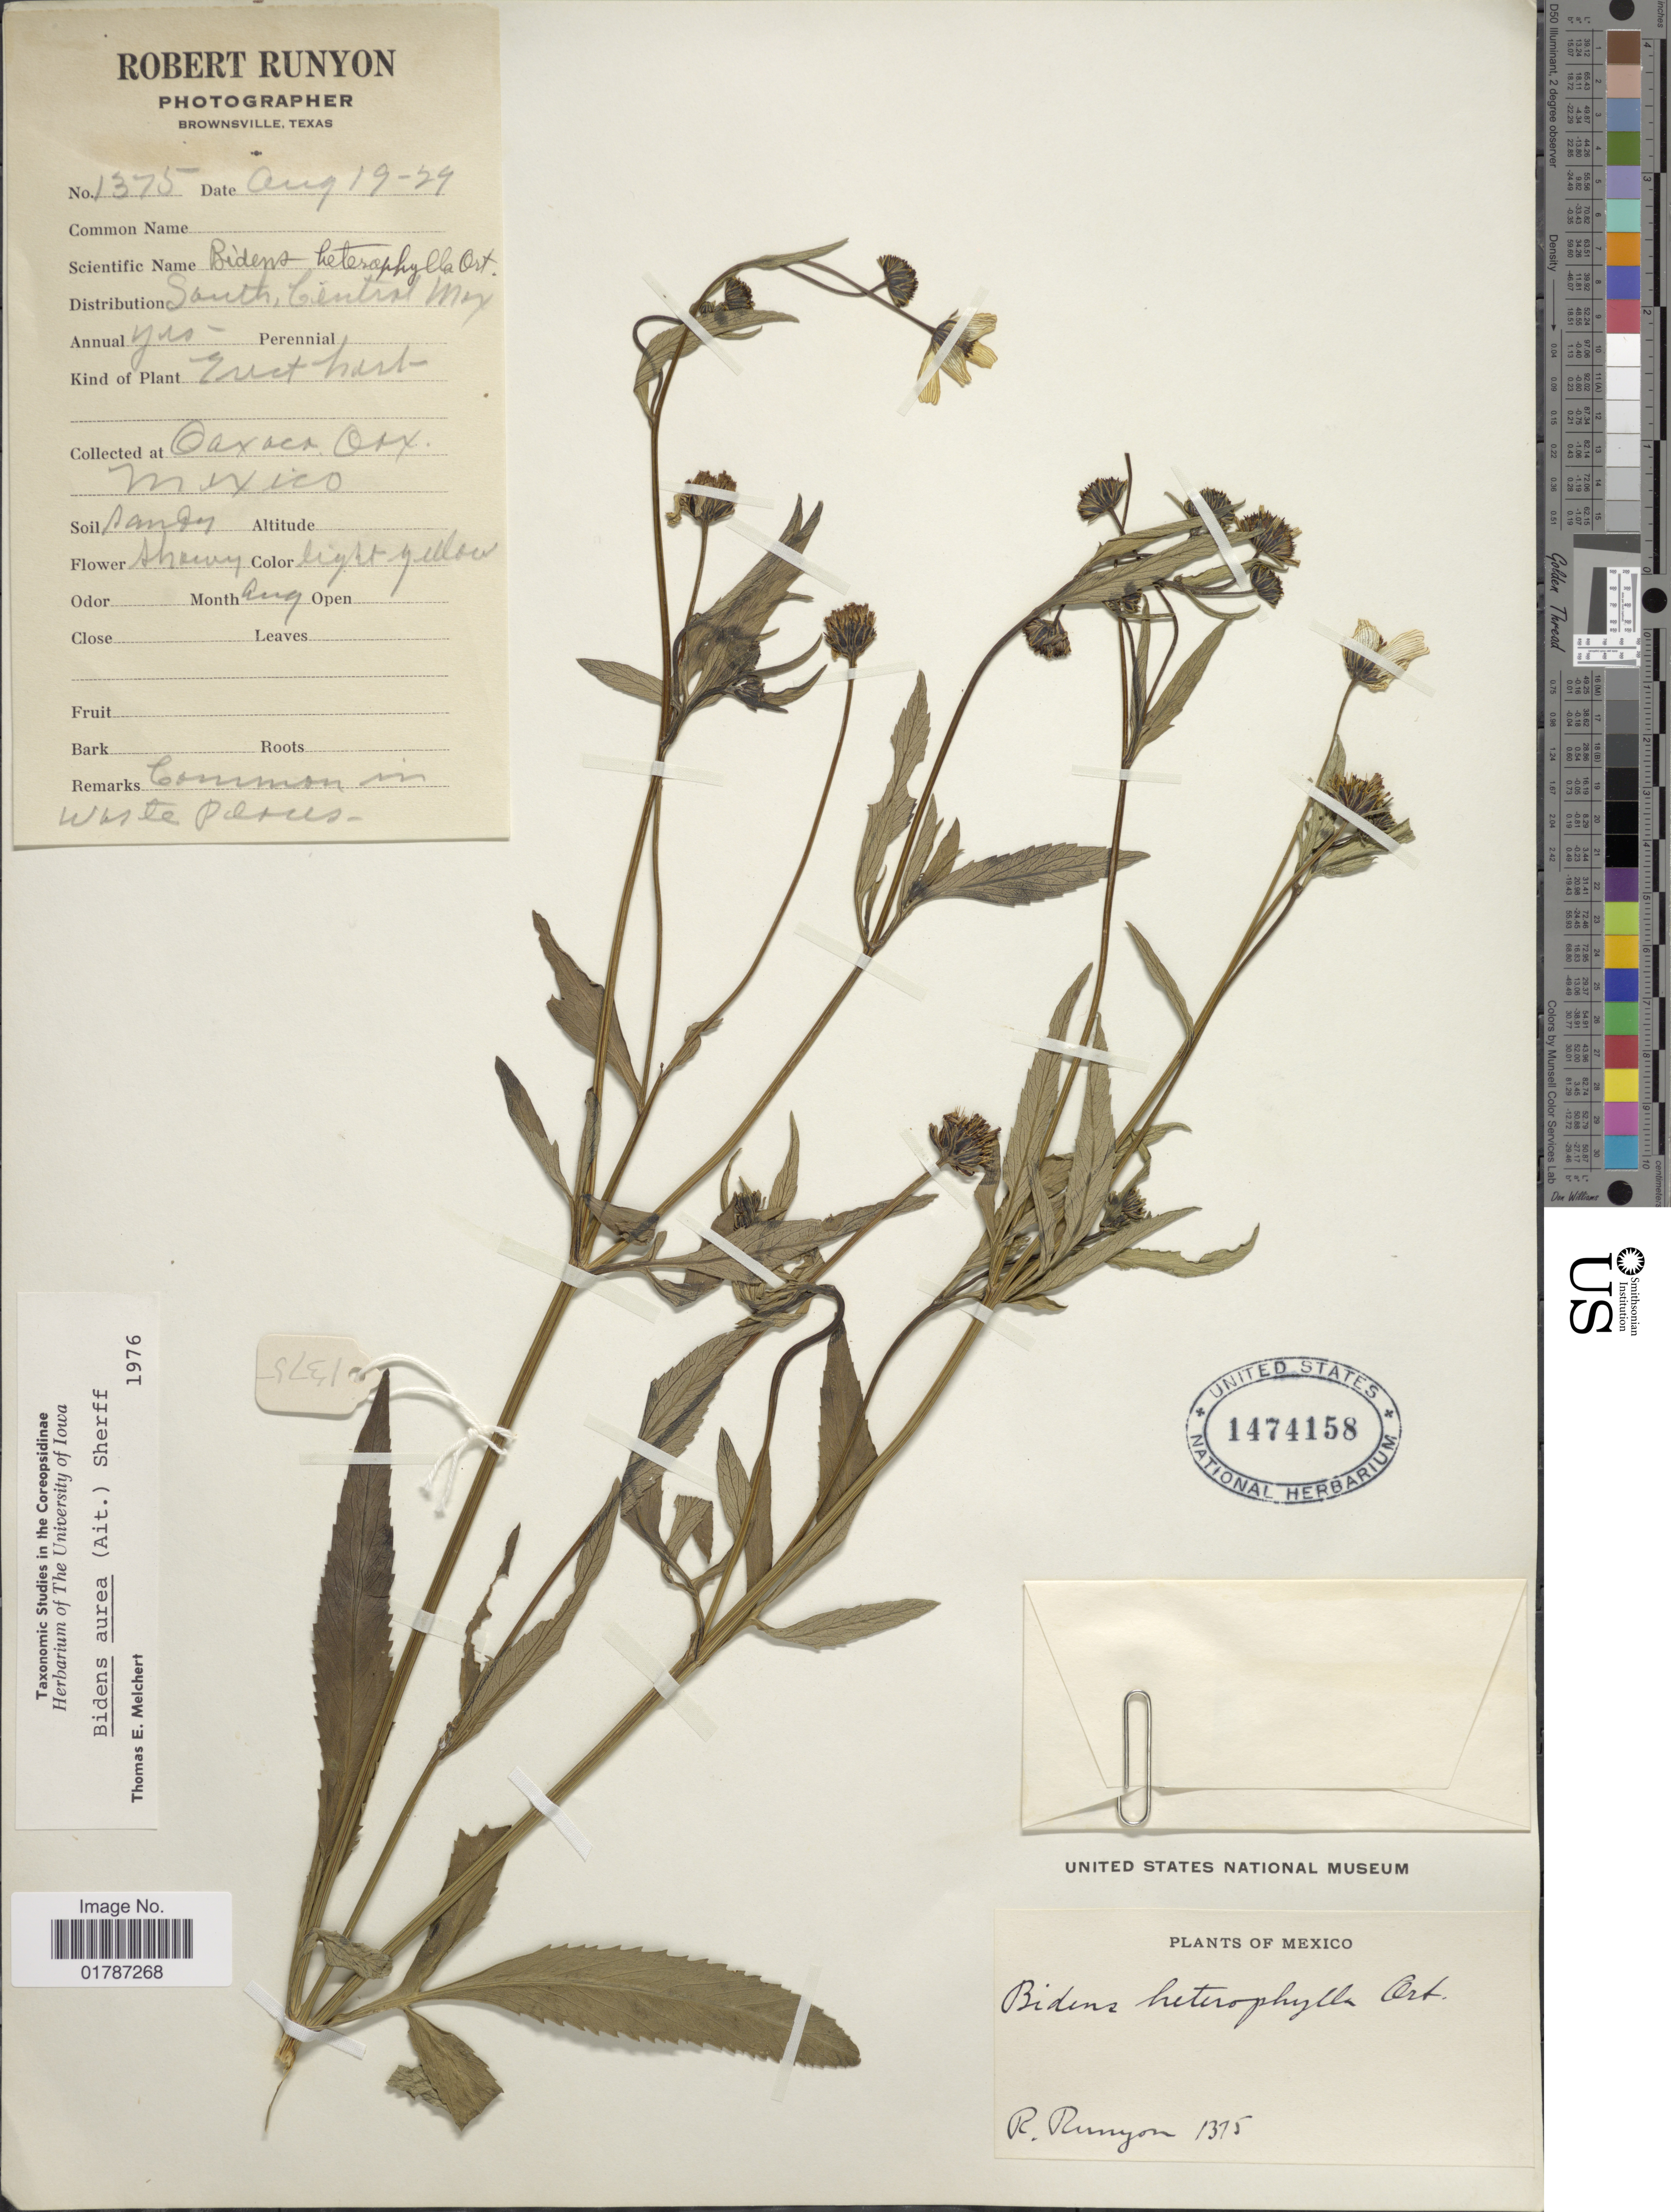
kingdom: Plantae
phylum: Tracheophyta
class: Magnoliopsida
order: Asterales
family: Asteraceae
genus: Bidens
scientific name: Bidens aurea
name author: (Aiton) Sherff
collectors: R. Runyon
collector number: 1375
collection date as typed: Transcribed d/m/y: 19/8/24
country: Mexico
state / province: Oaxaca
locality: South Central Mexico, Oaxaca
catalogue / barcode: US 1474158